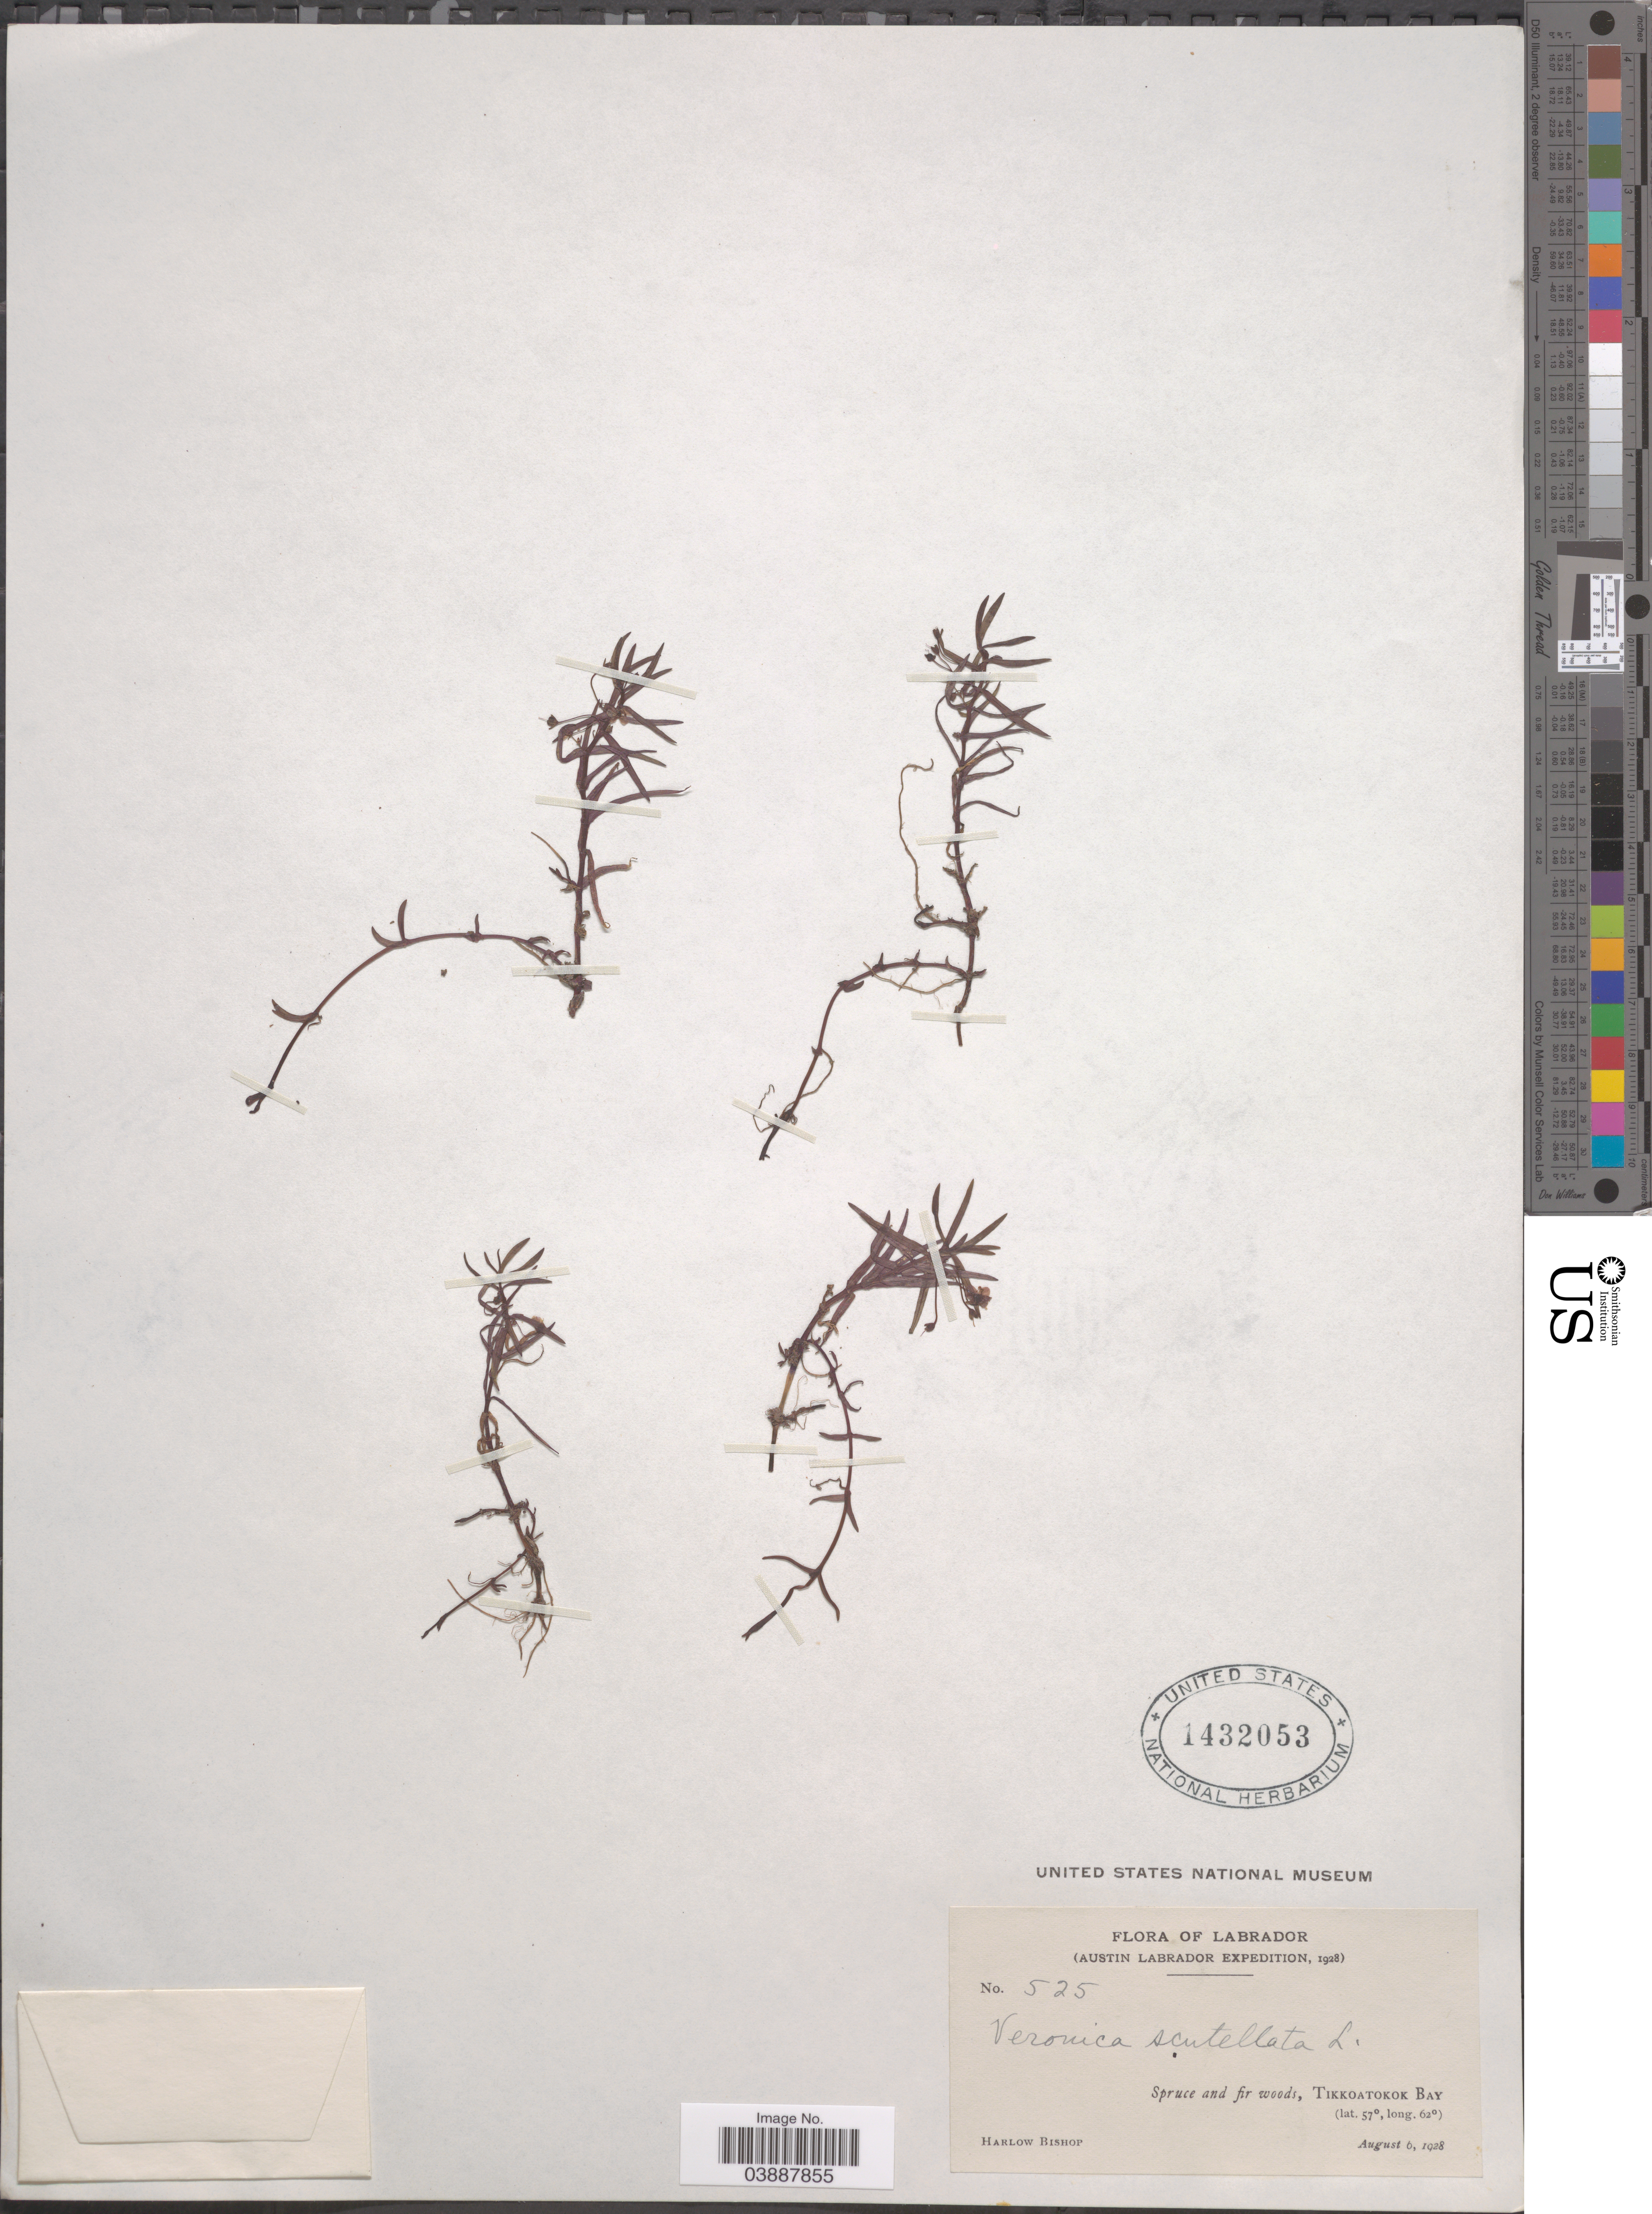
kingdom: Plantae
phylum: Tracheophyta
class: Magnoliopsida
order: Lamiales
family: Plantaginaceae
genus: Veronica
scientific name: Veronica scutellata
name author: L.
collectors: H. Bishop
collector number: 525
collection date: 1928-08-06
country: Canada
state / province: Newfoundland and Labrador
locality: Tikkoatokok Bay.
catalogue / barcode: US 1432053